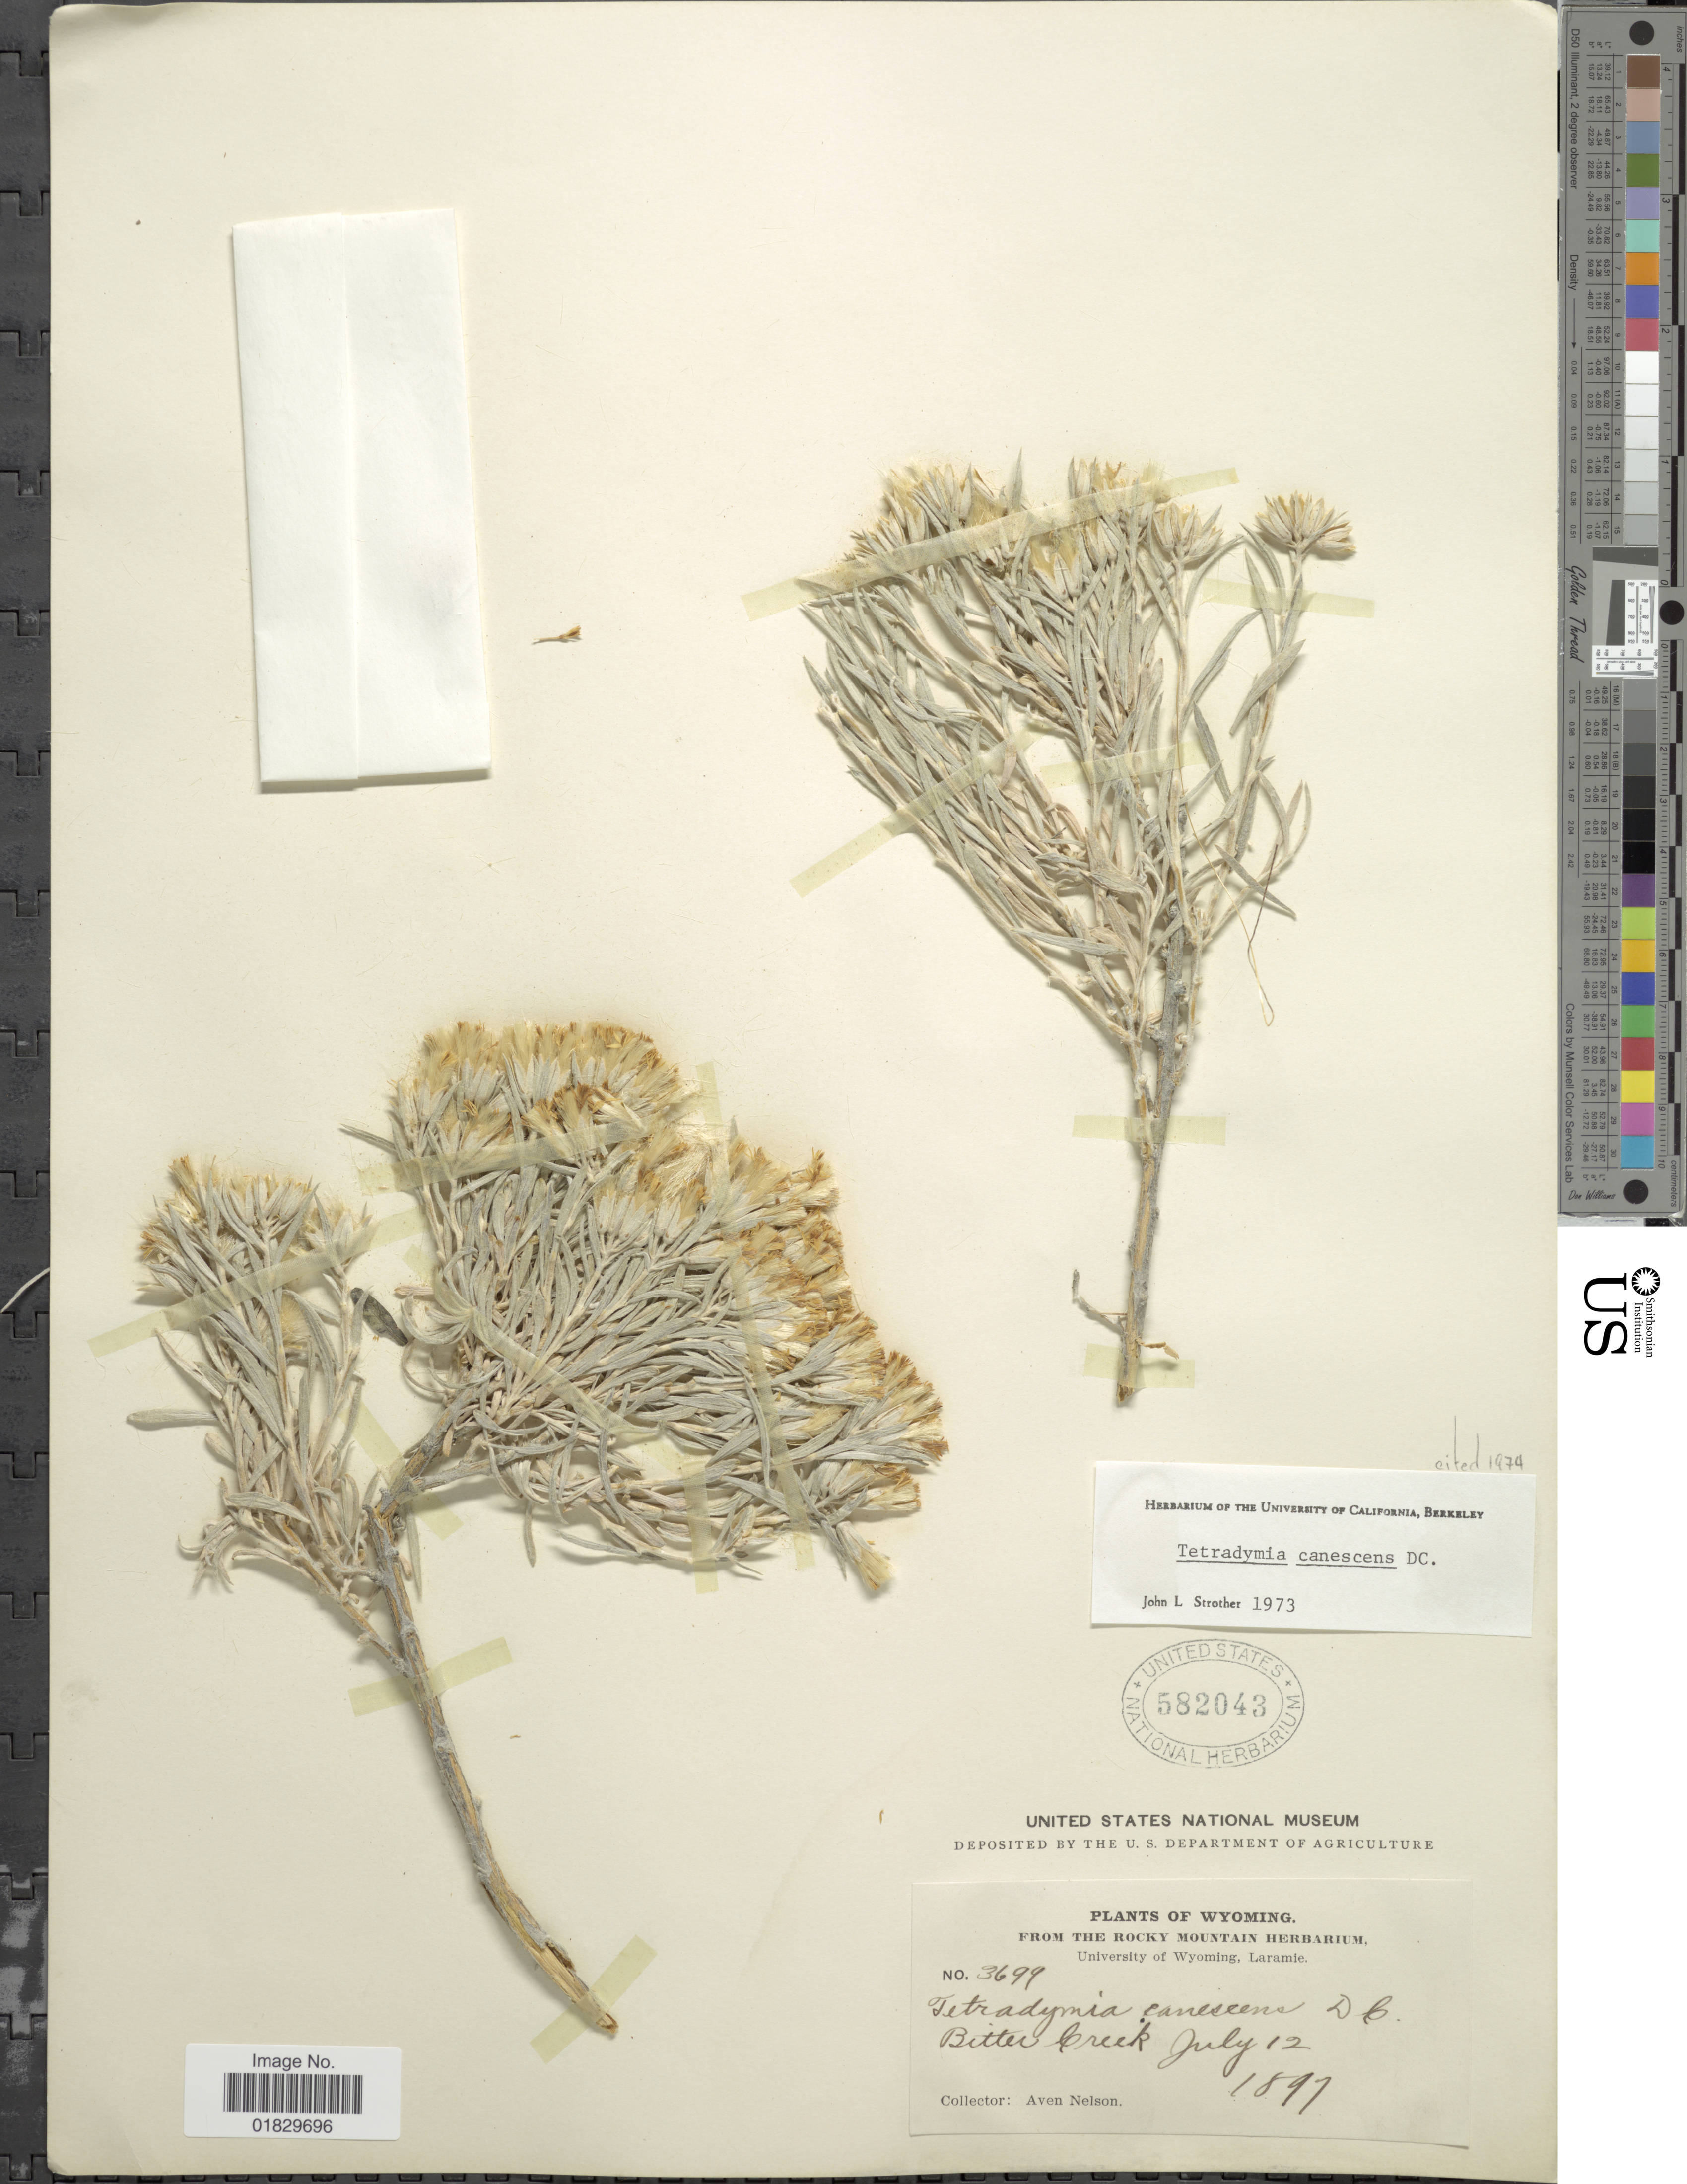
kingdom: Plantae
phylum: Tracheophyta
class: Magnoliopsida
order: Asterales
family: Asteraceae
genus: Tetradymia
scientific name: Tetradymia canescens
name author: DC.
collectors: A. Nelson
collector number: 3699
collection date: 1897-07-12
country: United States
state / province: Wyoming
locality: Bitter Creek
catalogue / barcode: US 582043